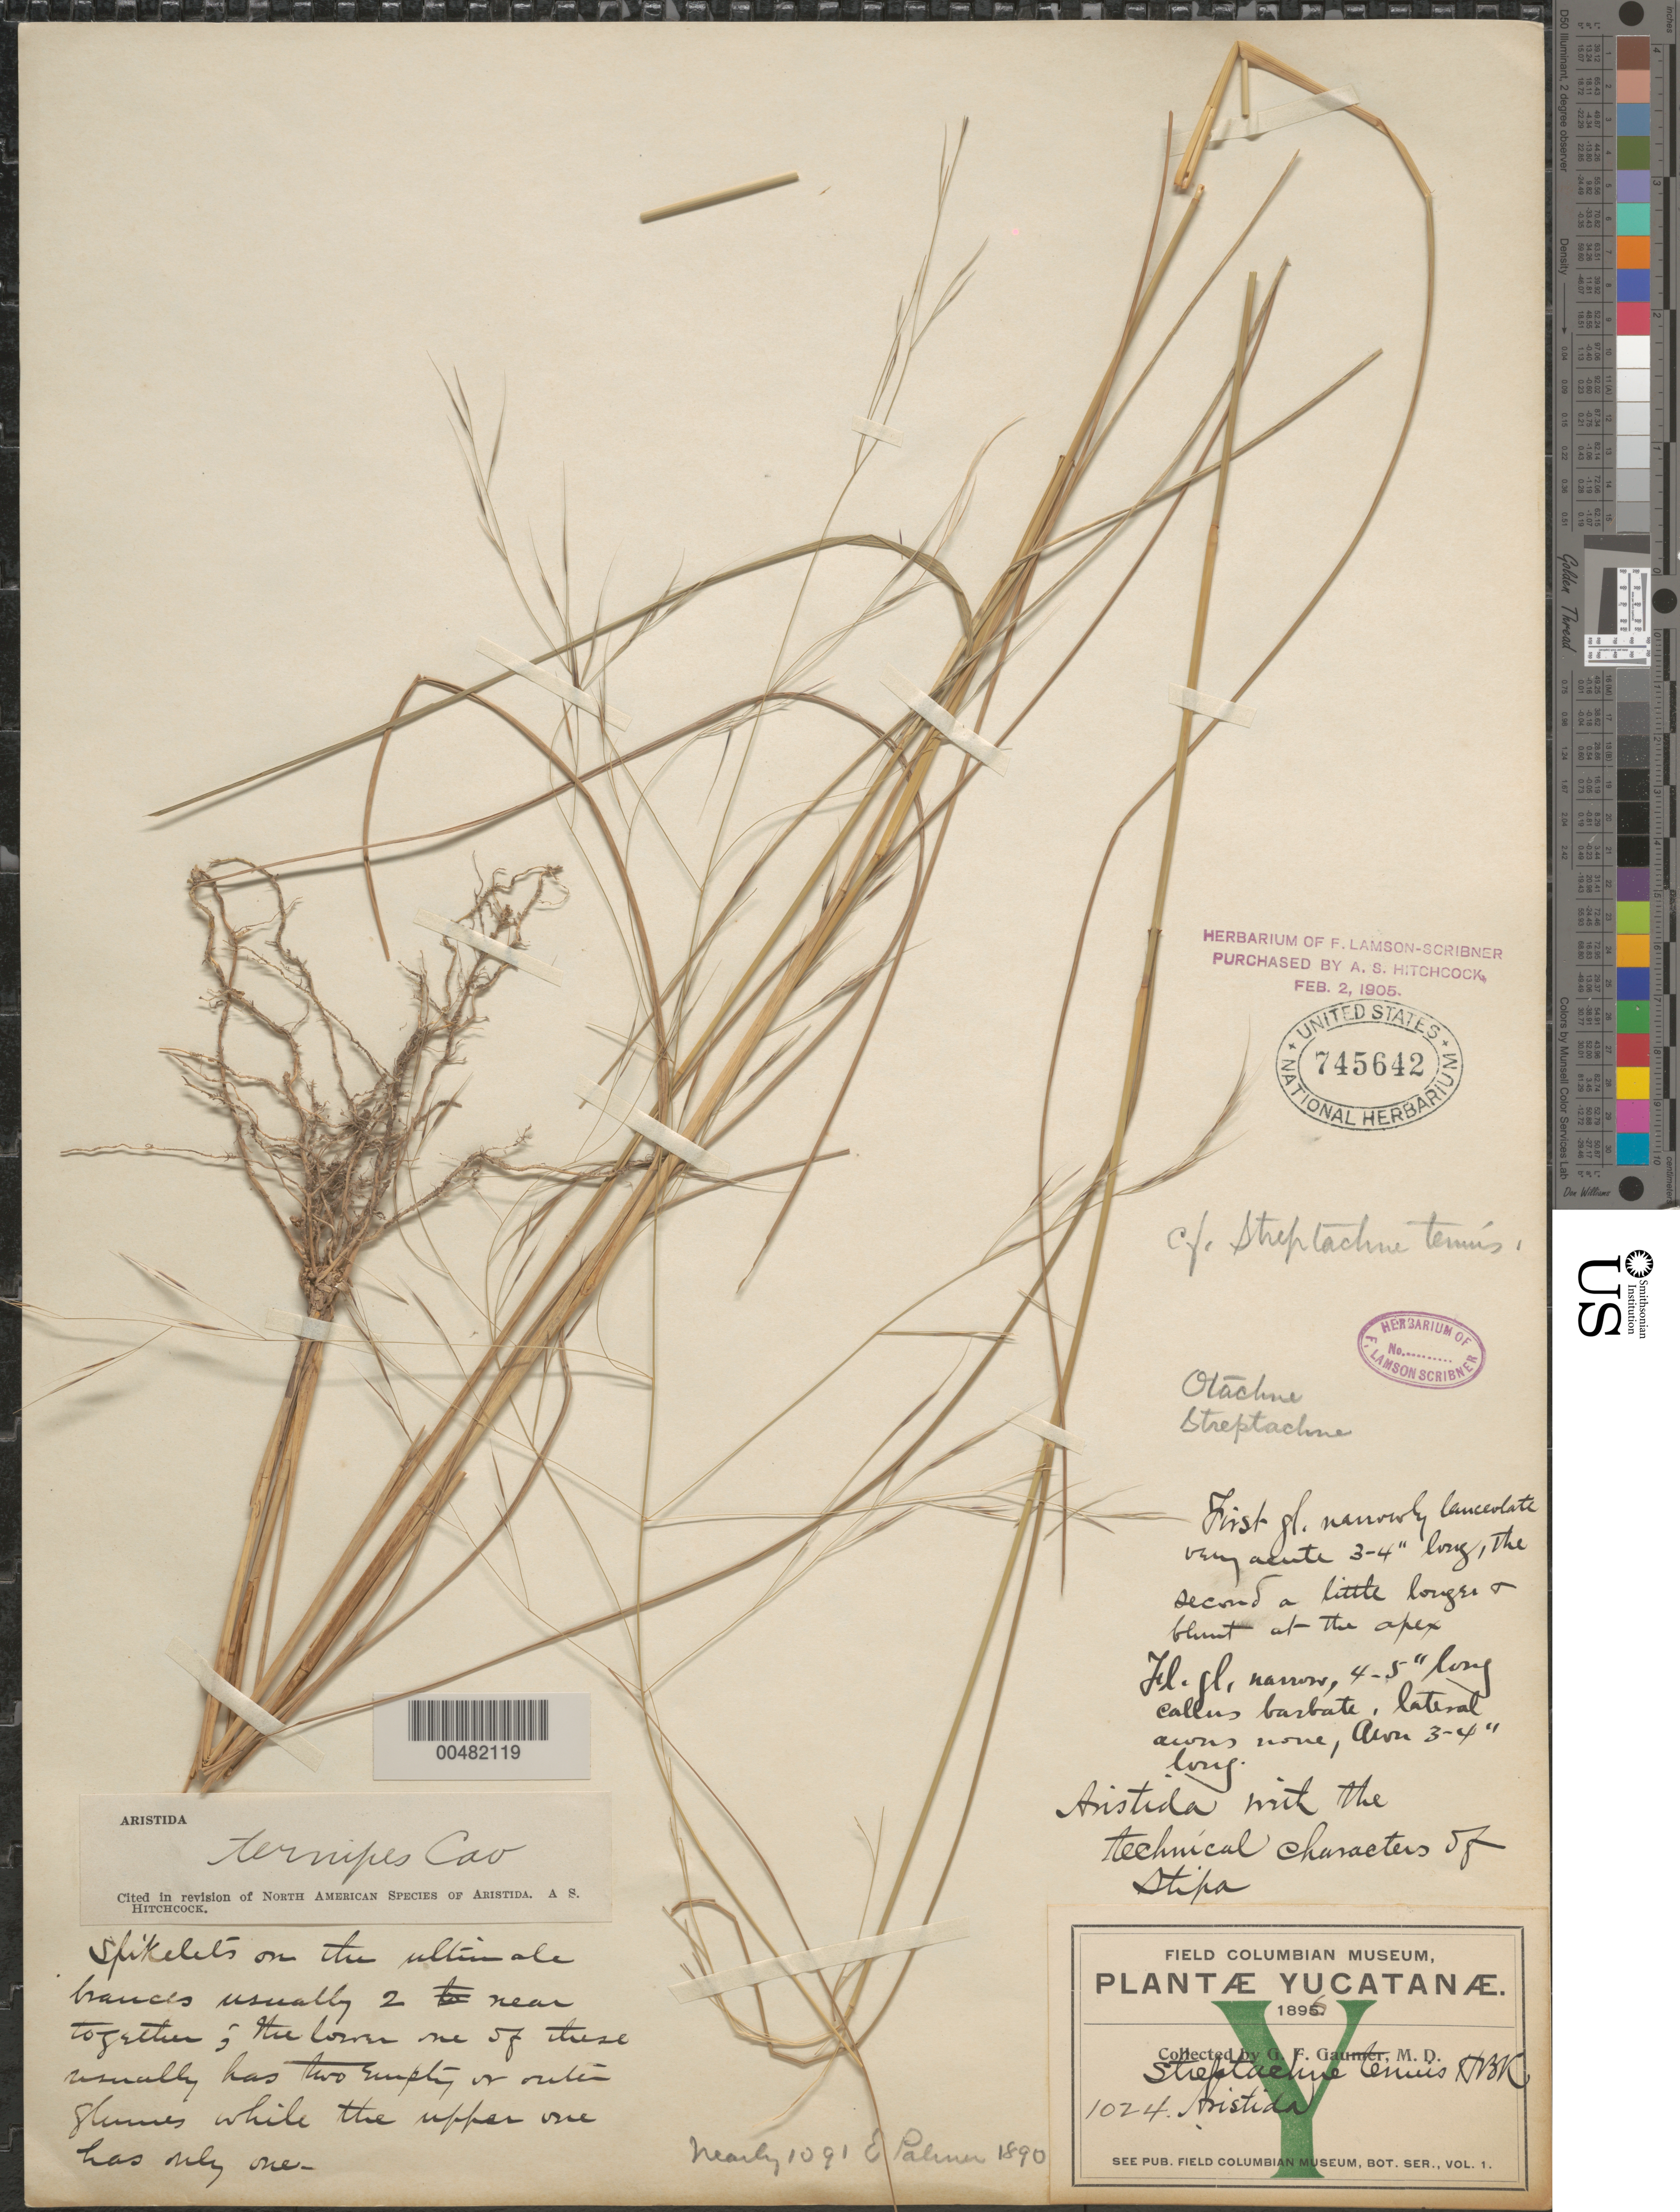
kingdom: Plantae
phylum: Tracheophyta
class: Liliopsida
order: Poales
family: Poaceae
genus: Aristida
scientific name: Aristida ternipes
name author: Cav.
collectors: G. F. Gaumer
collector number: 1024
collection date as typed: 1896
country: Mexico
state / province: Yucatan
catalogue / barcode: US 745642